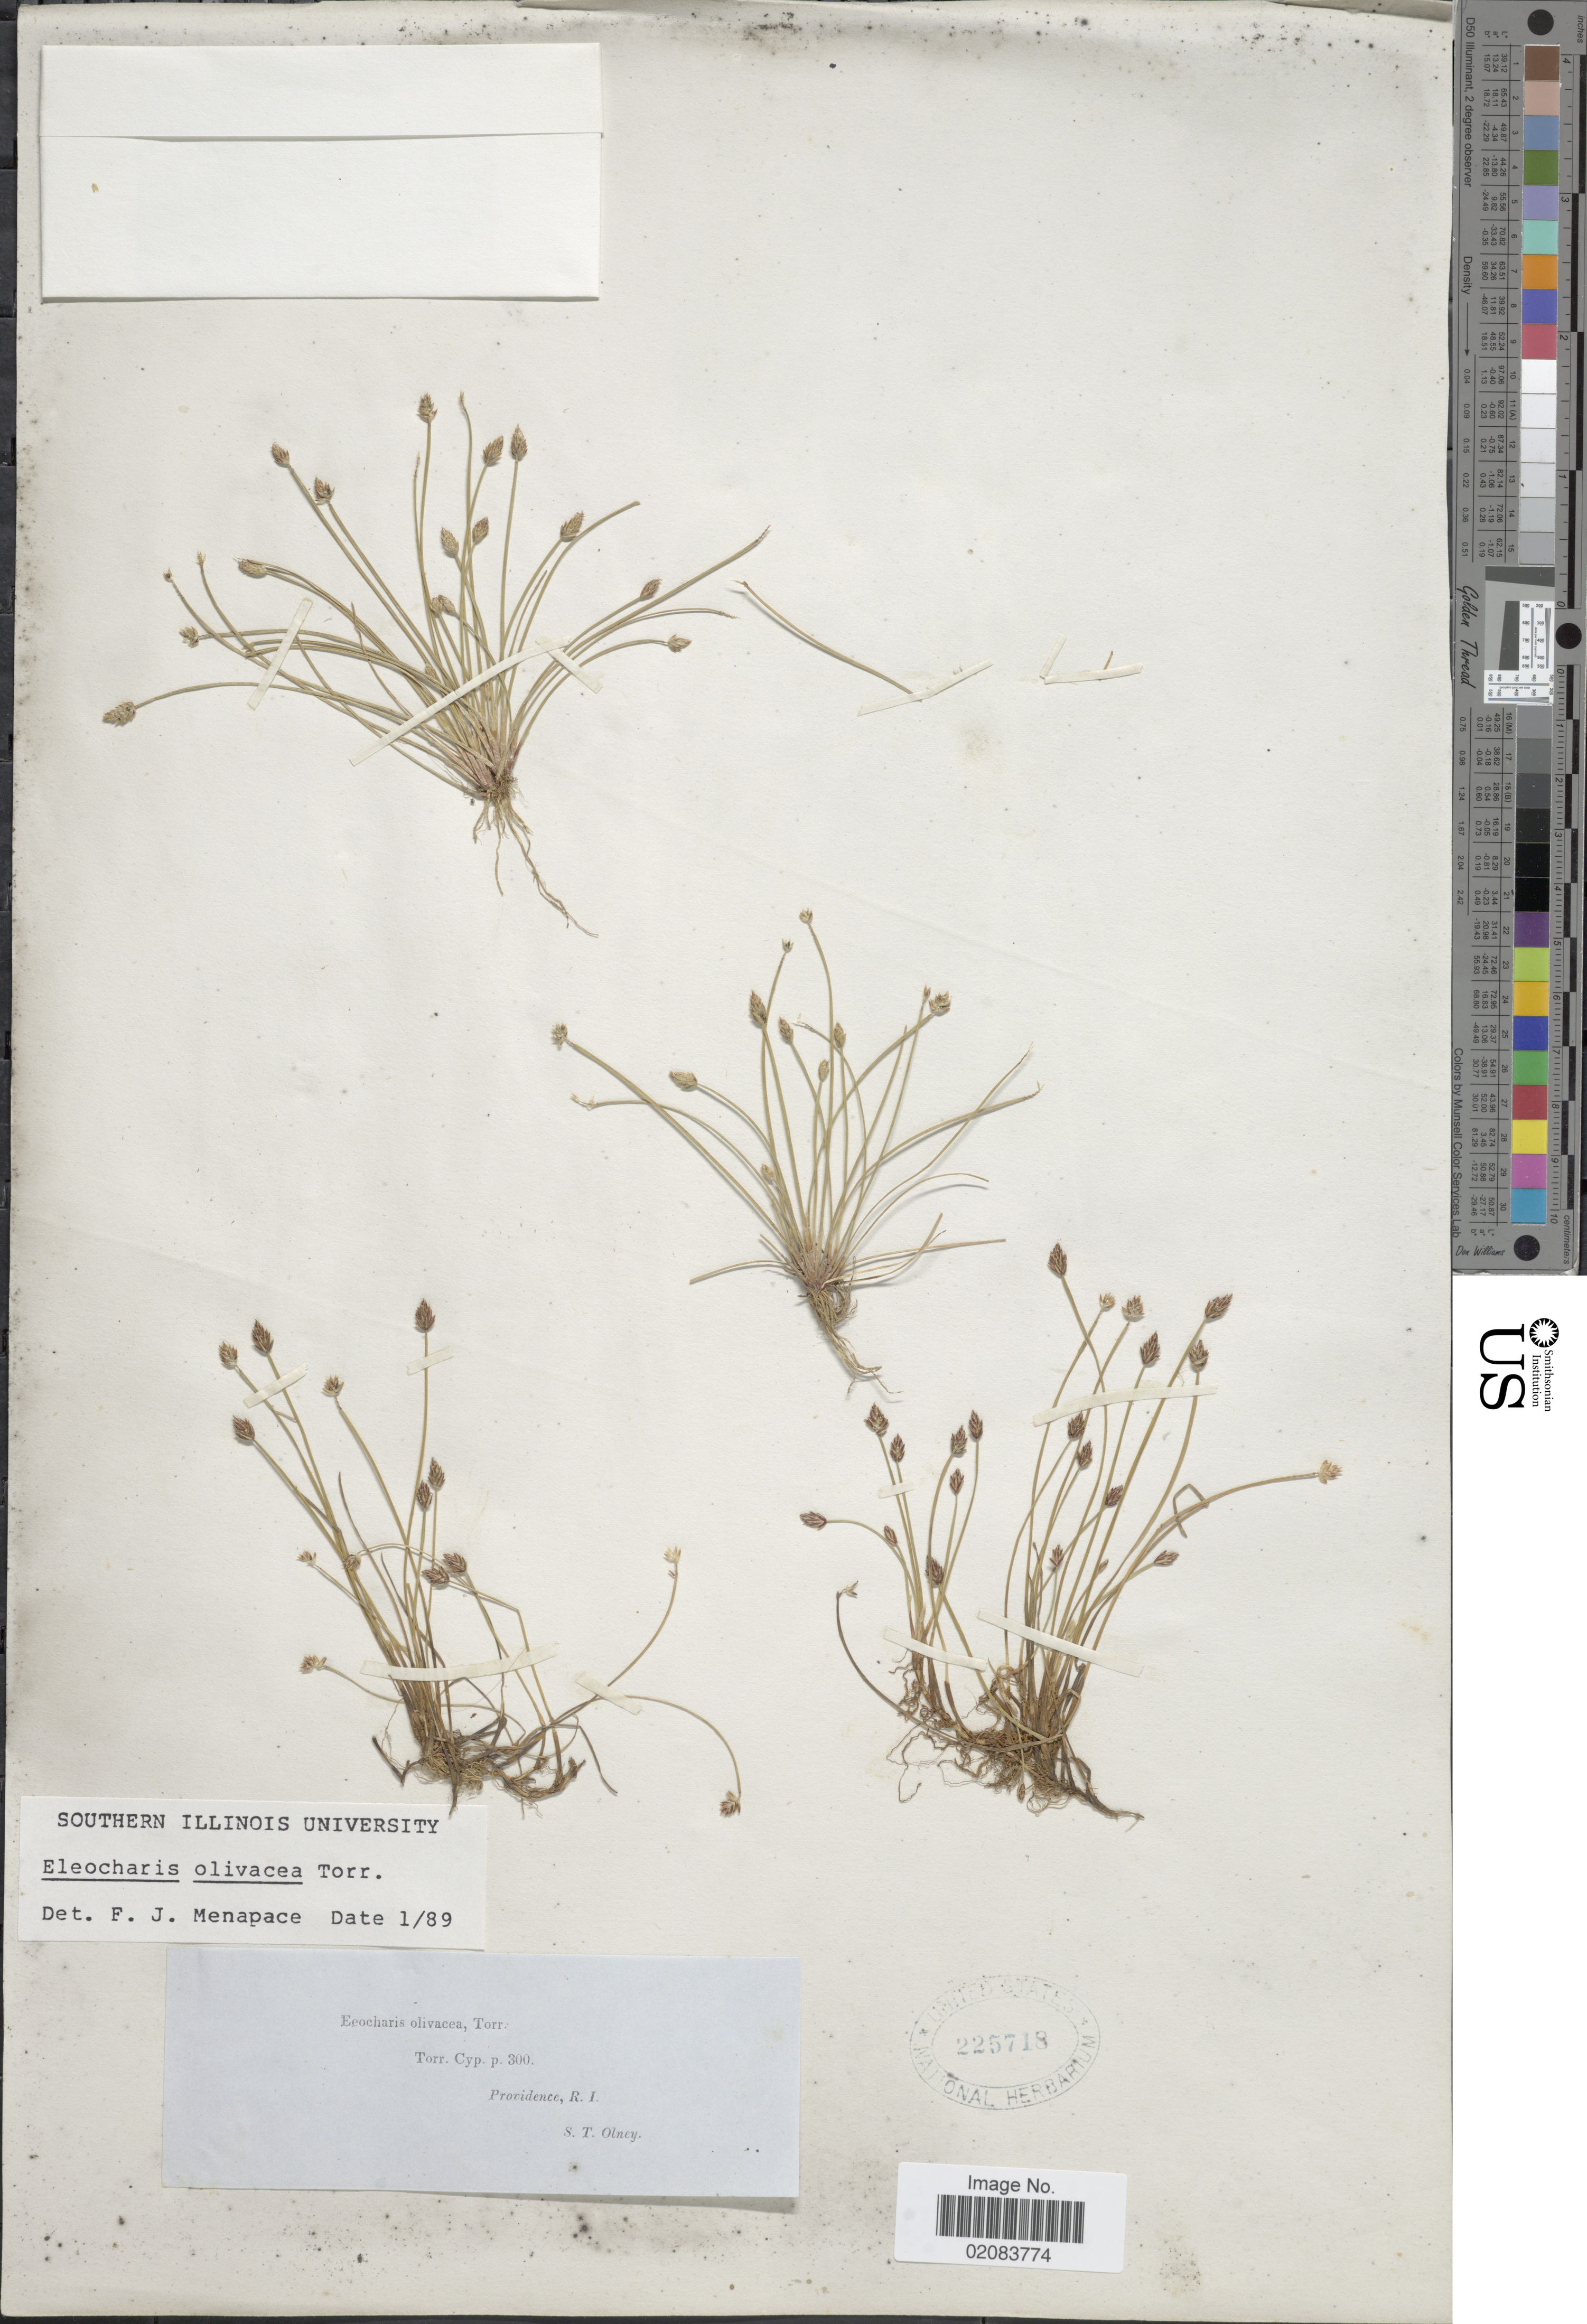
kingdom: Plantae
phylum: Tracheophyta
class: Liliopsida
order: Poales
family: Cyperaceae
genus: Eleocharis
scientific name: Eleocharis olivacea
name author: Torr.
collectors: S. Olney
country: United States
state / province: Rhode Island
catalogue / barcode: US 225718